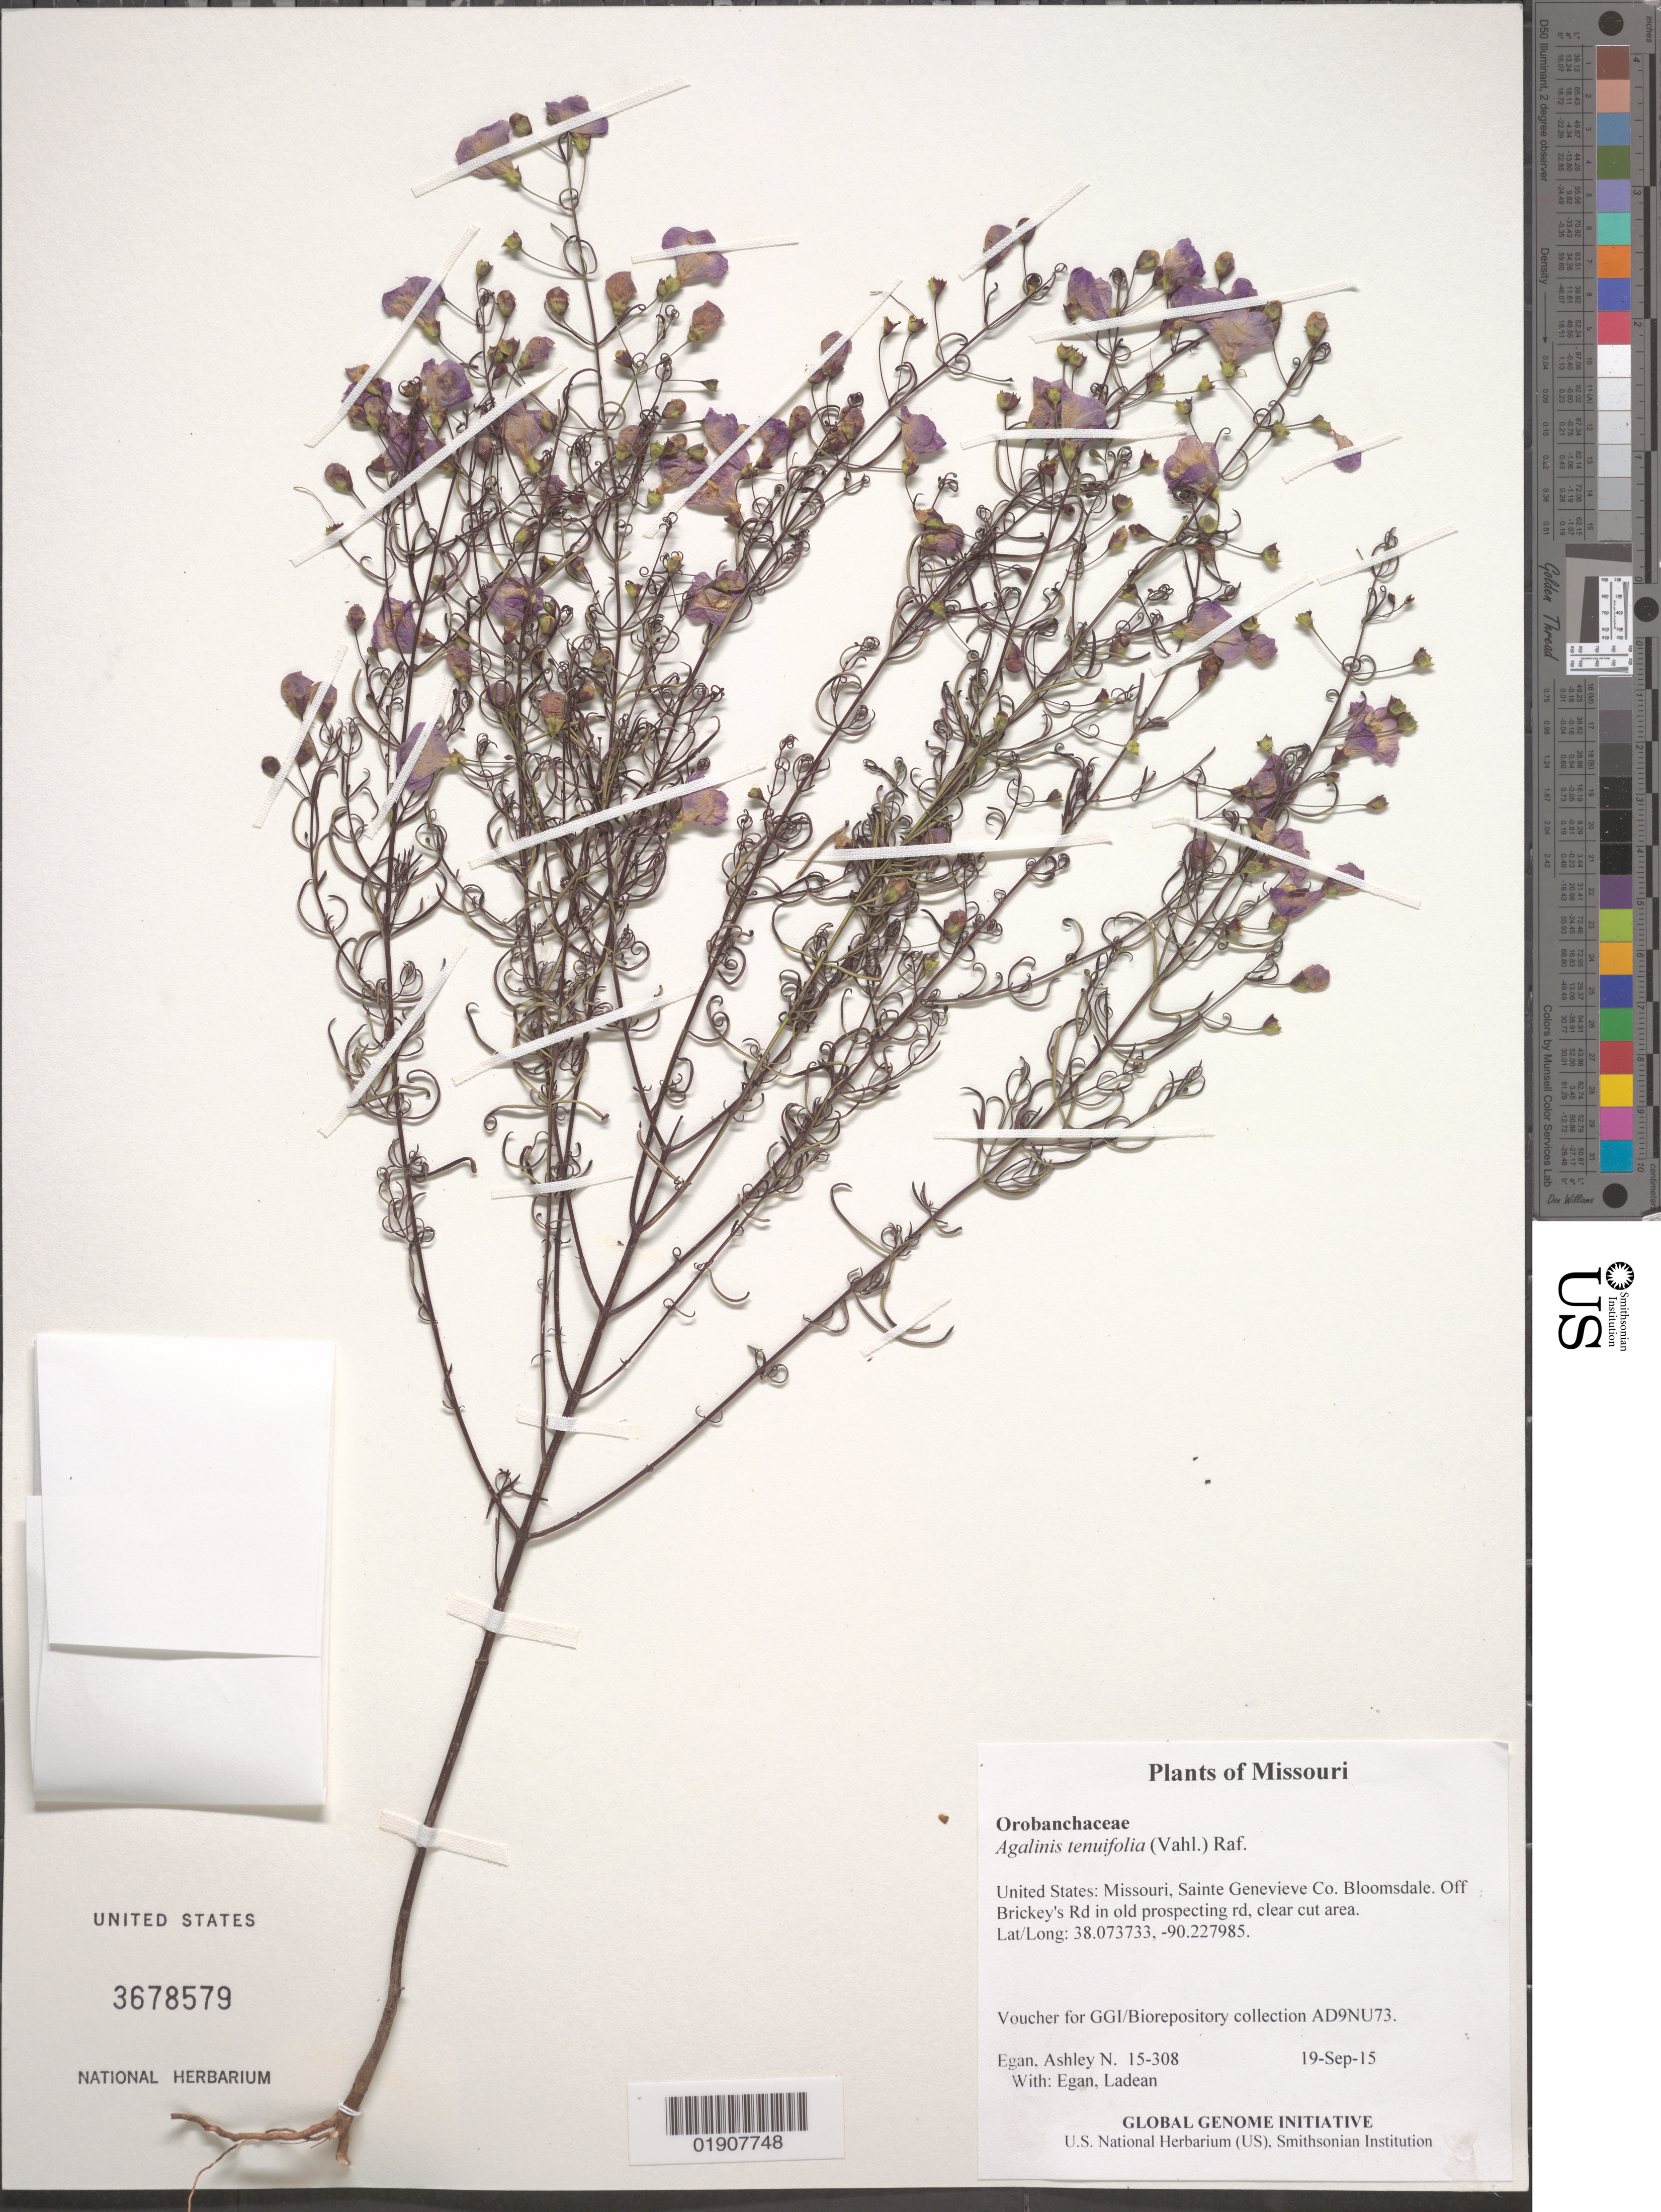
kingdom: Plantae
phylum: Tracheophyta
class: Magnoliopsida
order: Lamiales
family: Orobanchaceae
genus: Agalinis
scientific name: Agalinis tenuifolia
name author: (Vahl) Raf.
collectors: A. N. Egan & L. Egan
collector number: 15-308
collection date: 2015-09-19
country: United States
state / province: Missouri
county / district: Sainte Genevieve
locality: Bloomsdale. Off Brickey's Rd in old prospecting rd, clear cut area.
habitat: Limestone soil, disturbed, open area.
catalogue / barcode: US 3678579